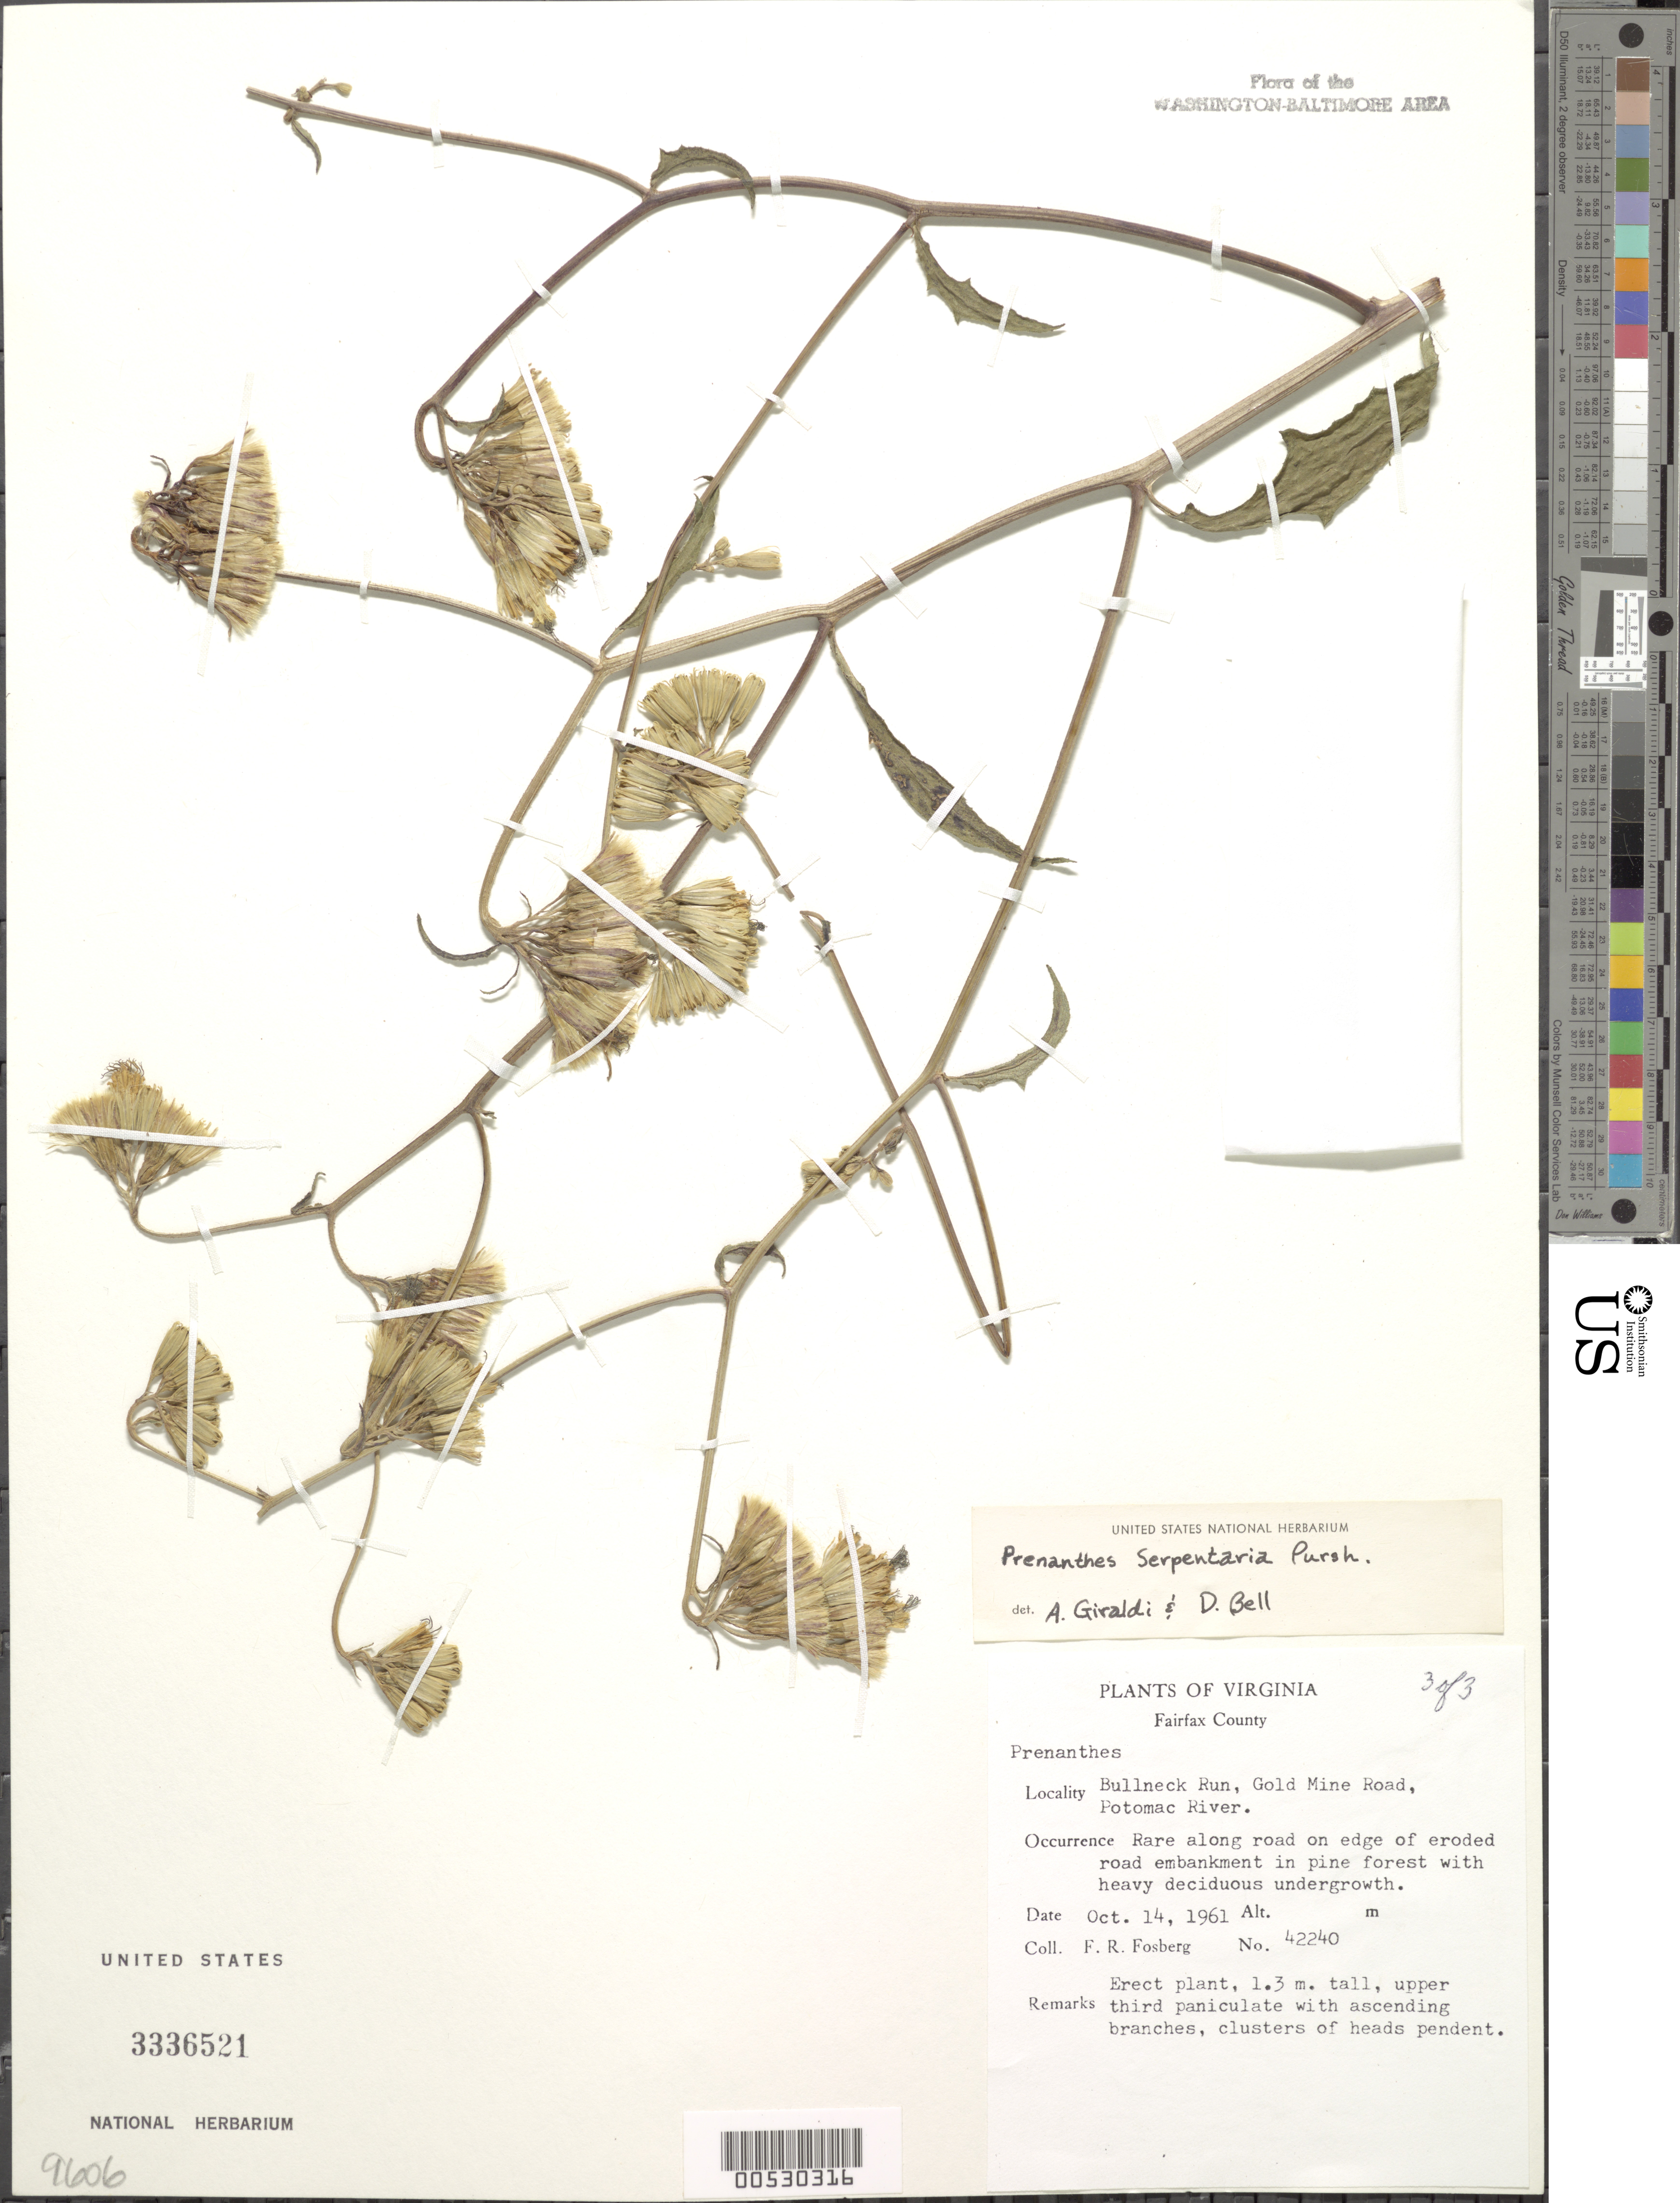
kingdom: Plantae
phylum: Tracheophyta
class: Magnoliopsida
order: Asterales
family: Asteraceae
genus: Nabalus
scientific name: Nabalus serpentarius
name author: (Pursh) Hook.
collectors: F. R. Fosberg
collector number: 42240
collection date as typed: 14 Oct 1961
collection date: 1961-10-14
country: United States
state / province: Virginia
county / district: Fairfax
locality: Bullneck Run, Gold Mine Road, Potomac River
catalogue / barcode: US 3336521